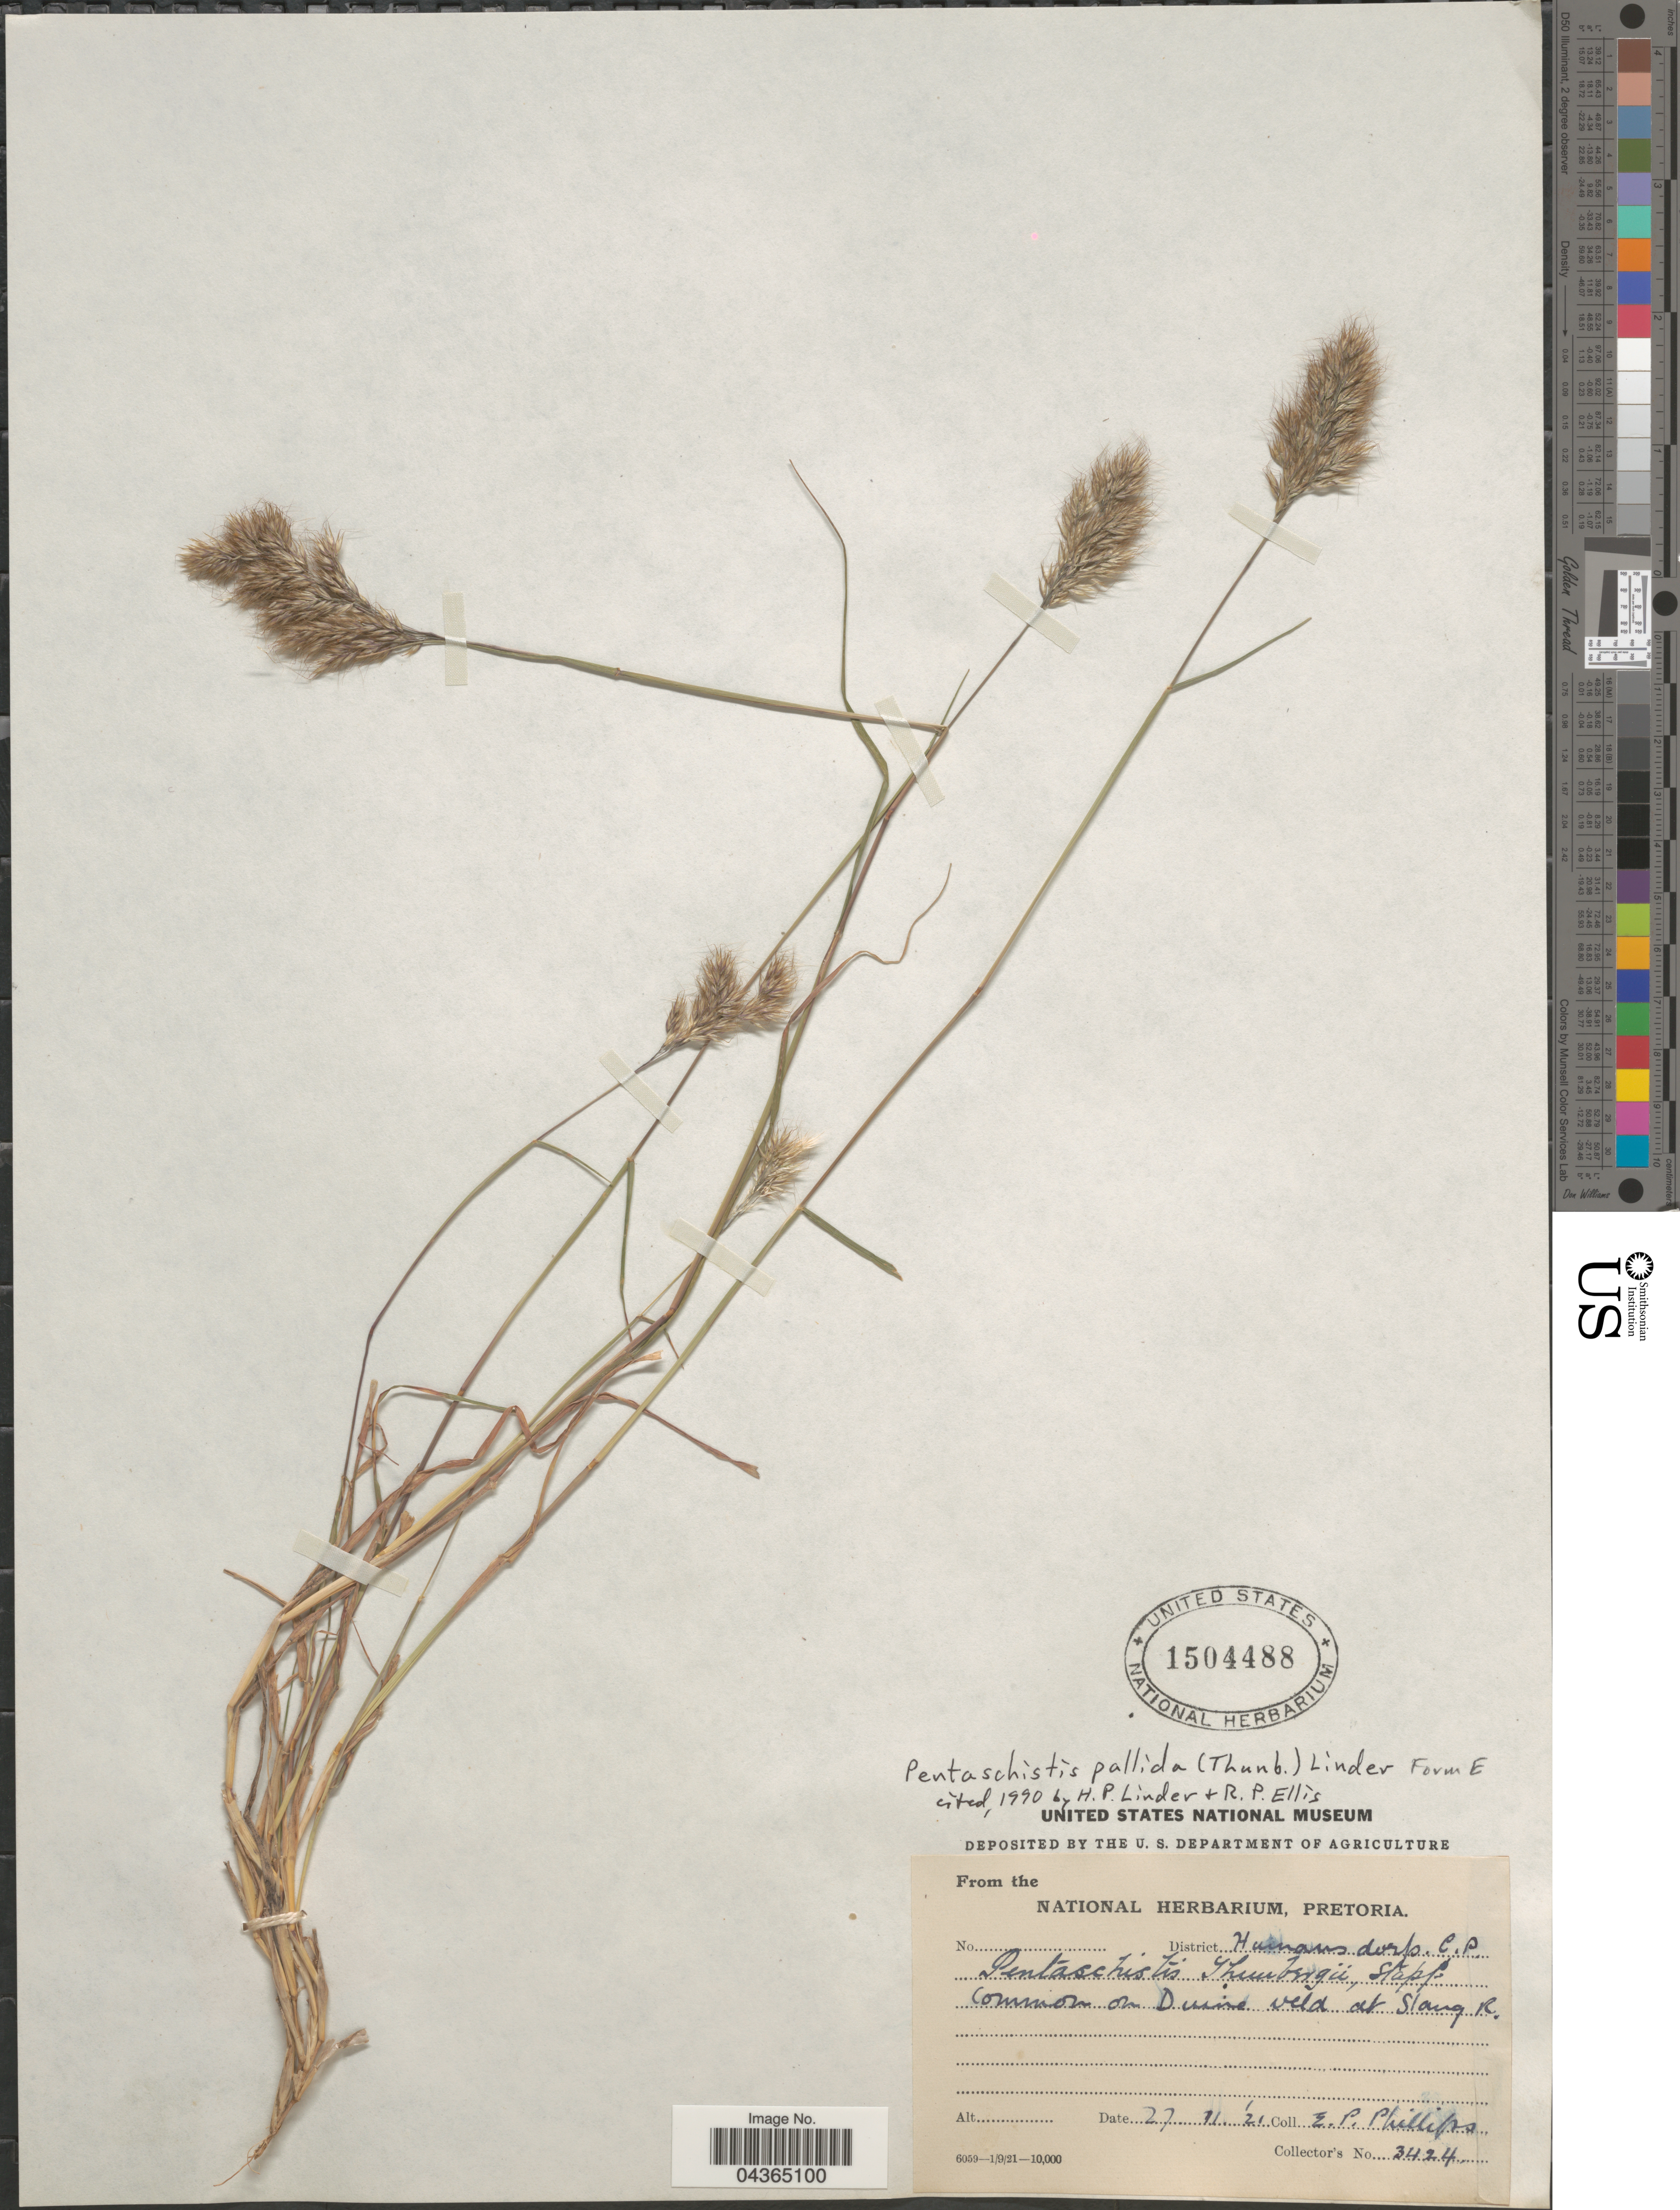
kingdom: Plantae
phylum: Tracheophyta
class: Liliopsida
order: Poales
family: Poaceae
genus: Pentameris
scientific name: Pentameris pallida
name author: (Thunb.) Galley & H.P. Linder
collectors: E. Phillips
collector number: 3424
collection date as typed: Transcribed d/m/y: 27/11/21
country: South Africa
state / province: Eastern Cape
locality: District Humansdorp. Common on Duine veld at Slang R.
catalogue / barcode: US 1504488